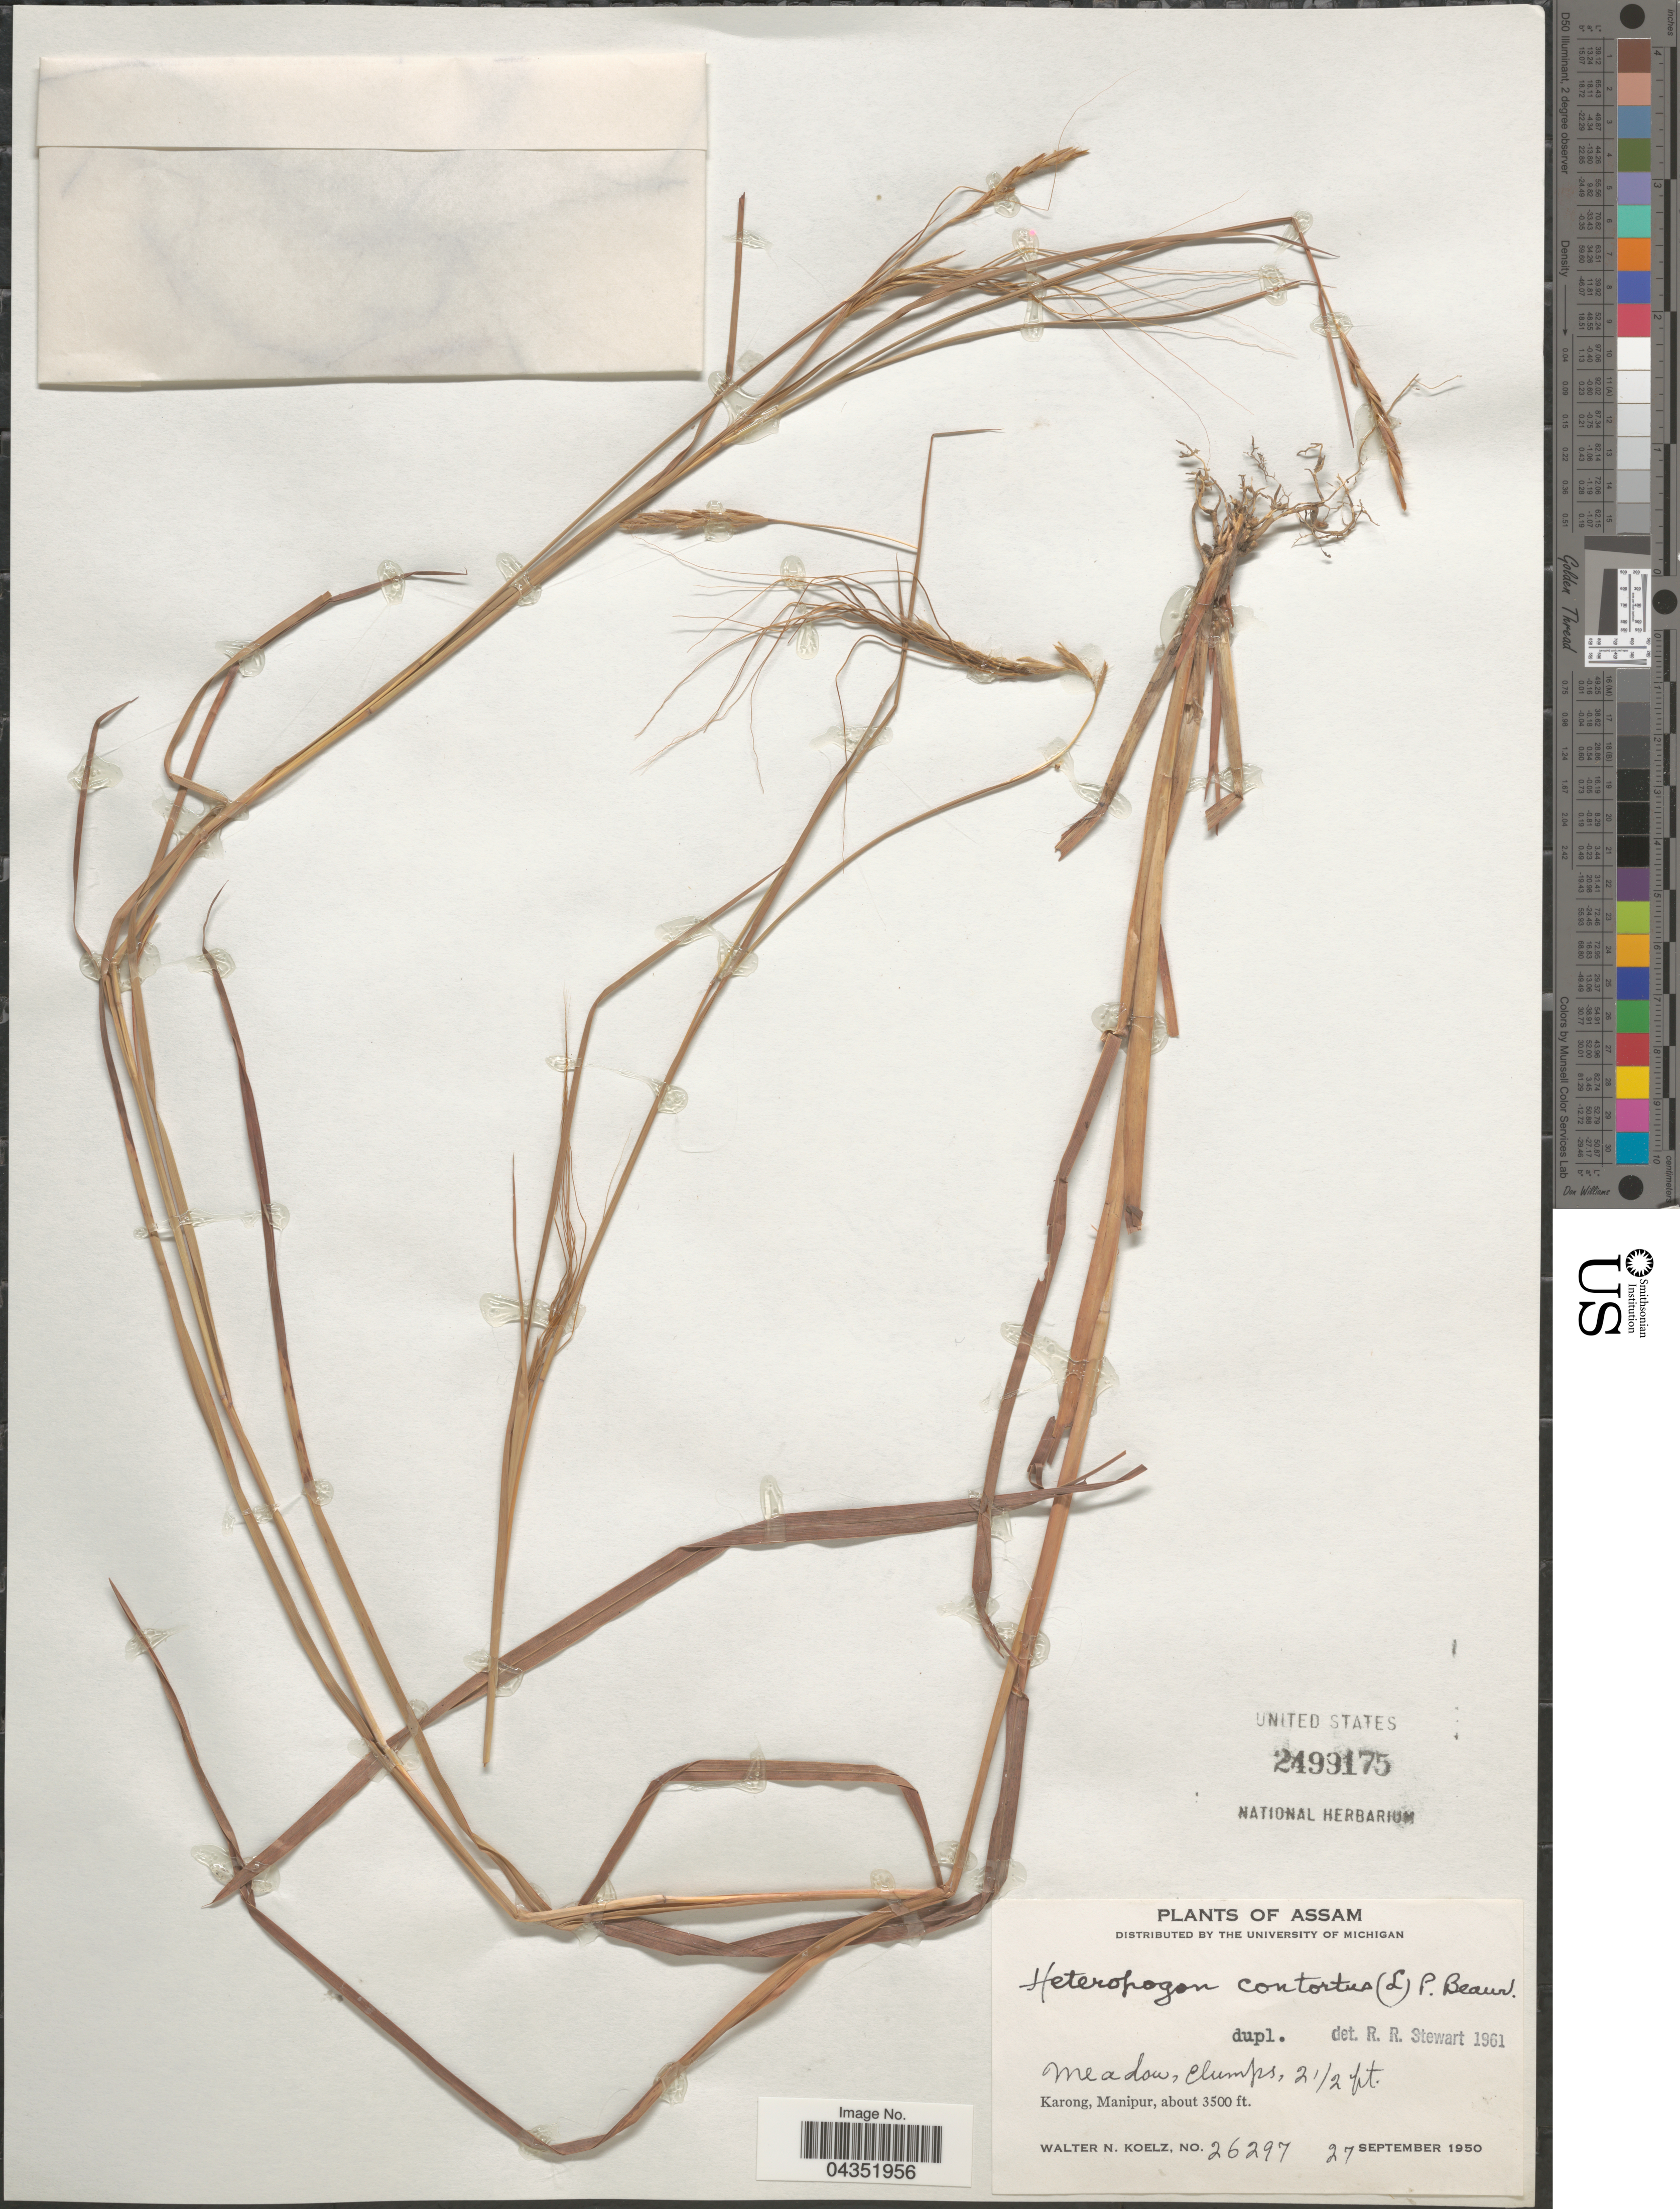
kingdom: Plantae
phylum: Tracheophyta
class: Liliopsida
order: Poales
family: Poaceae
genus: Heteropogon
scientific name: Heteropogon contortus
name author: (L.) P. Beauv. ex Roem. & Schult.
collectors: W. N. Koelz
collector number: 26297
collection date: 1950-09-27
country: India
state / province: Manipur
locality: Karong, Manipur.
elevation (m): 1067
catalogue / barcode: US 2499175